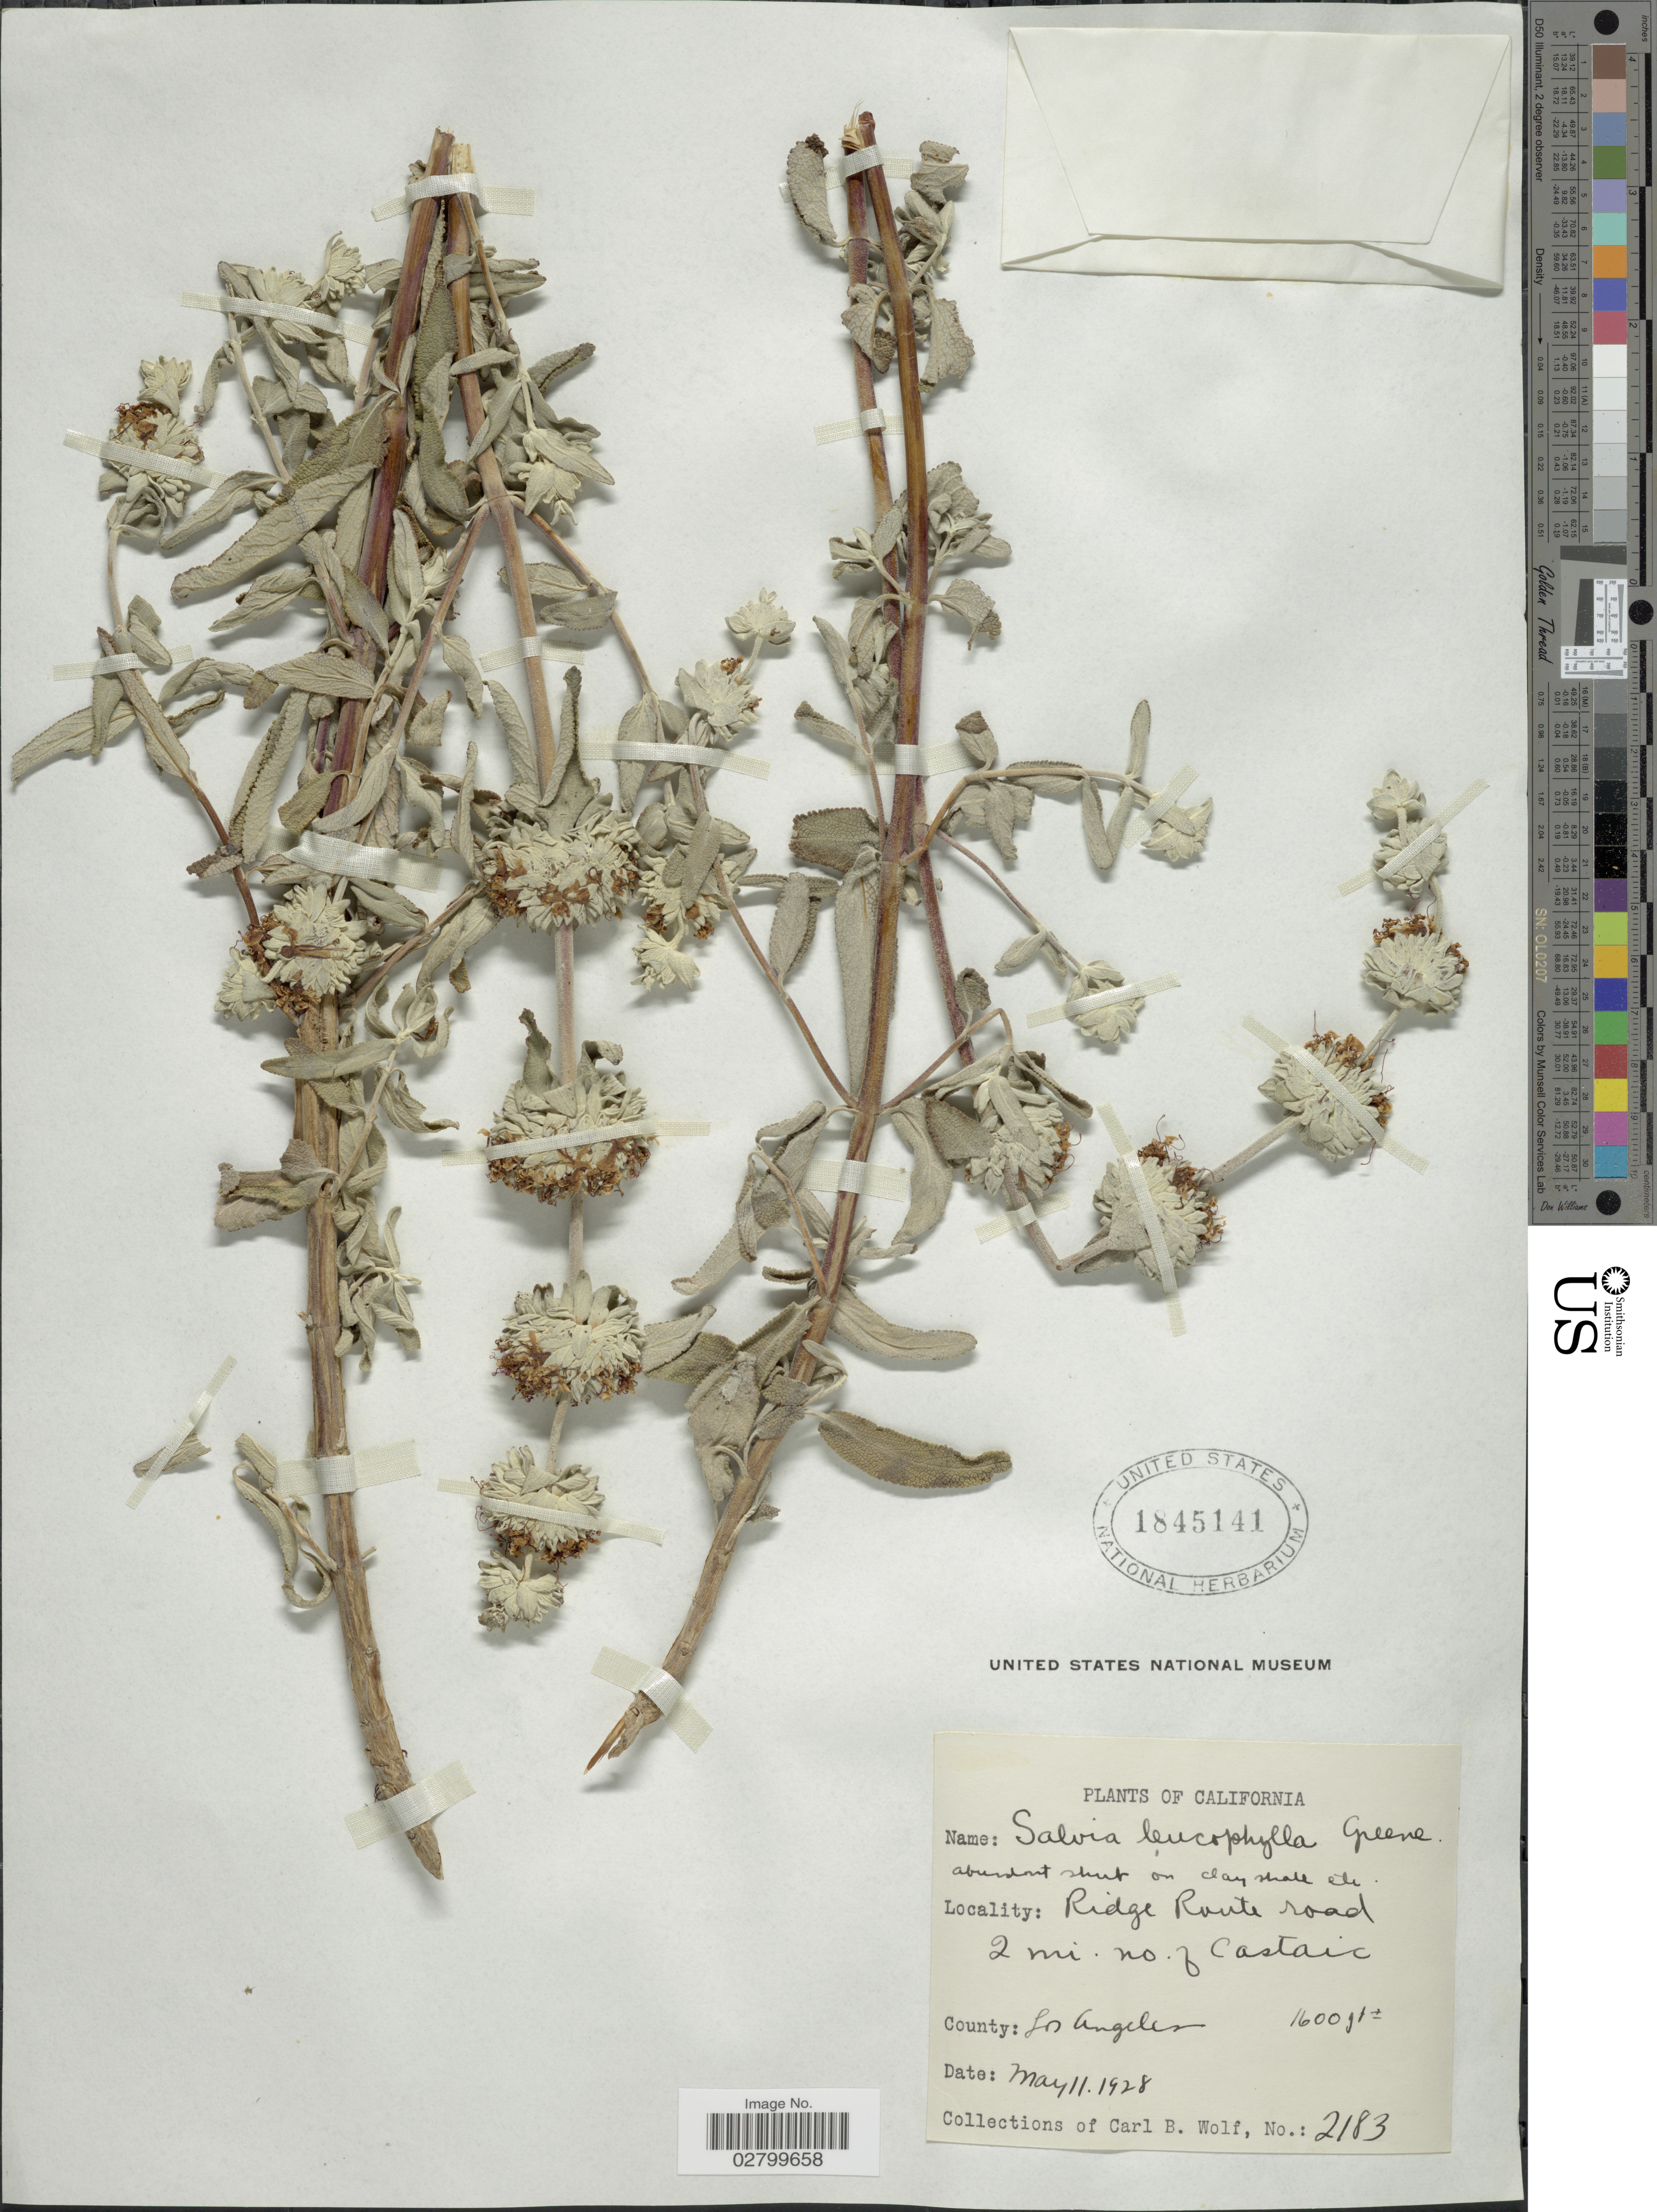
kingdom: Plantae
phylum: Tracheophyta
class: Magnoliopsida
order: Lamiales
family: Lamiaceae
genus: Salvia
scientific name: Salvia leucophylla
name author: Greene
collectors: C. B. Wolf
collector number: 2183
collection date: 1928-05-11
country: United States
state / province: California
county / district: Los Angeles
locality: Ridge Route road 2 mi. NO. of Castaic. County: Los Angeles.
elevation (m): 488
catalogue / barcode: US 1845141